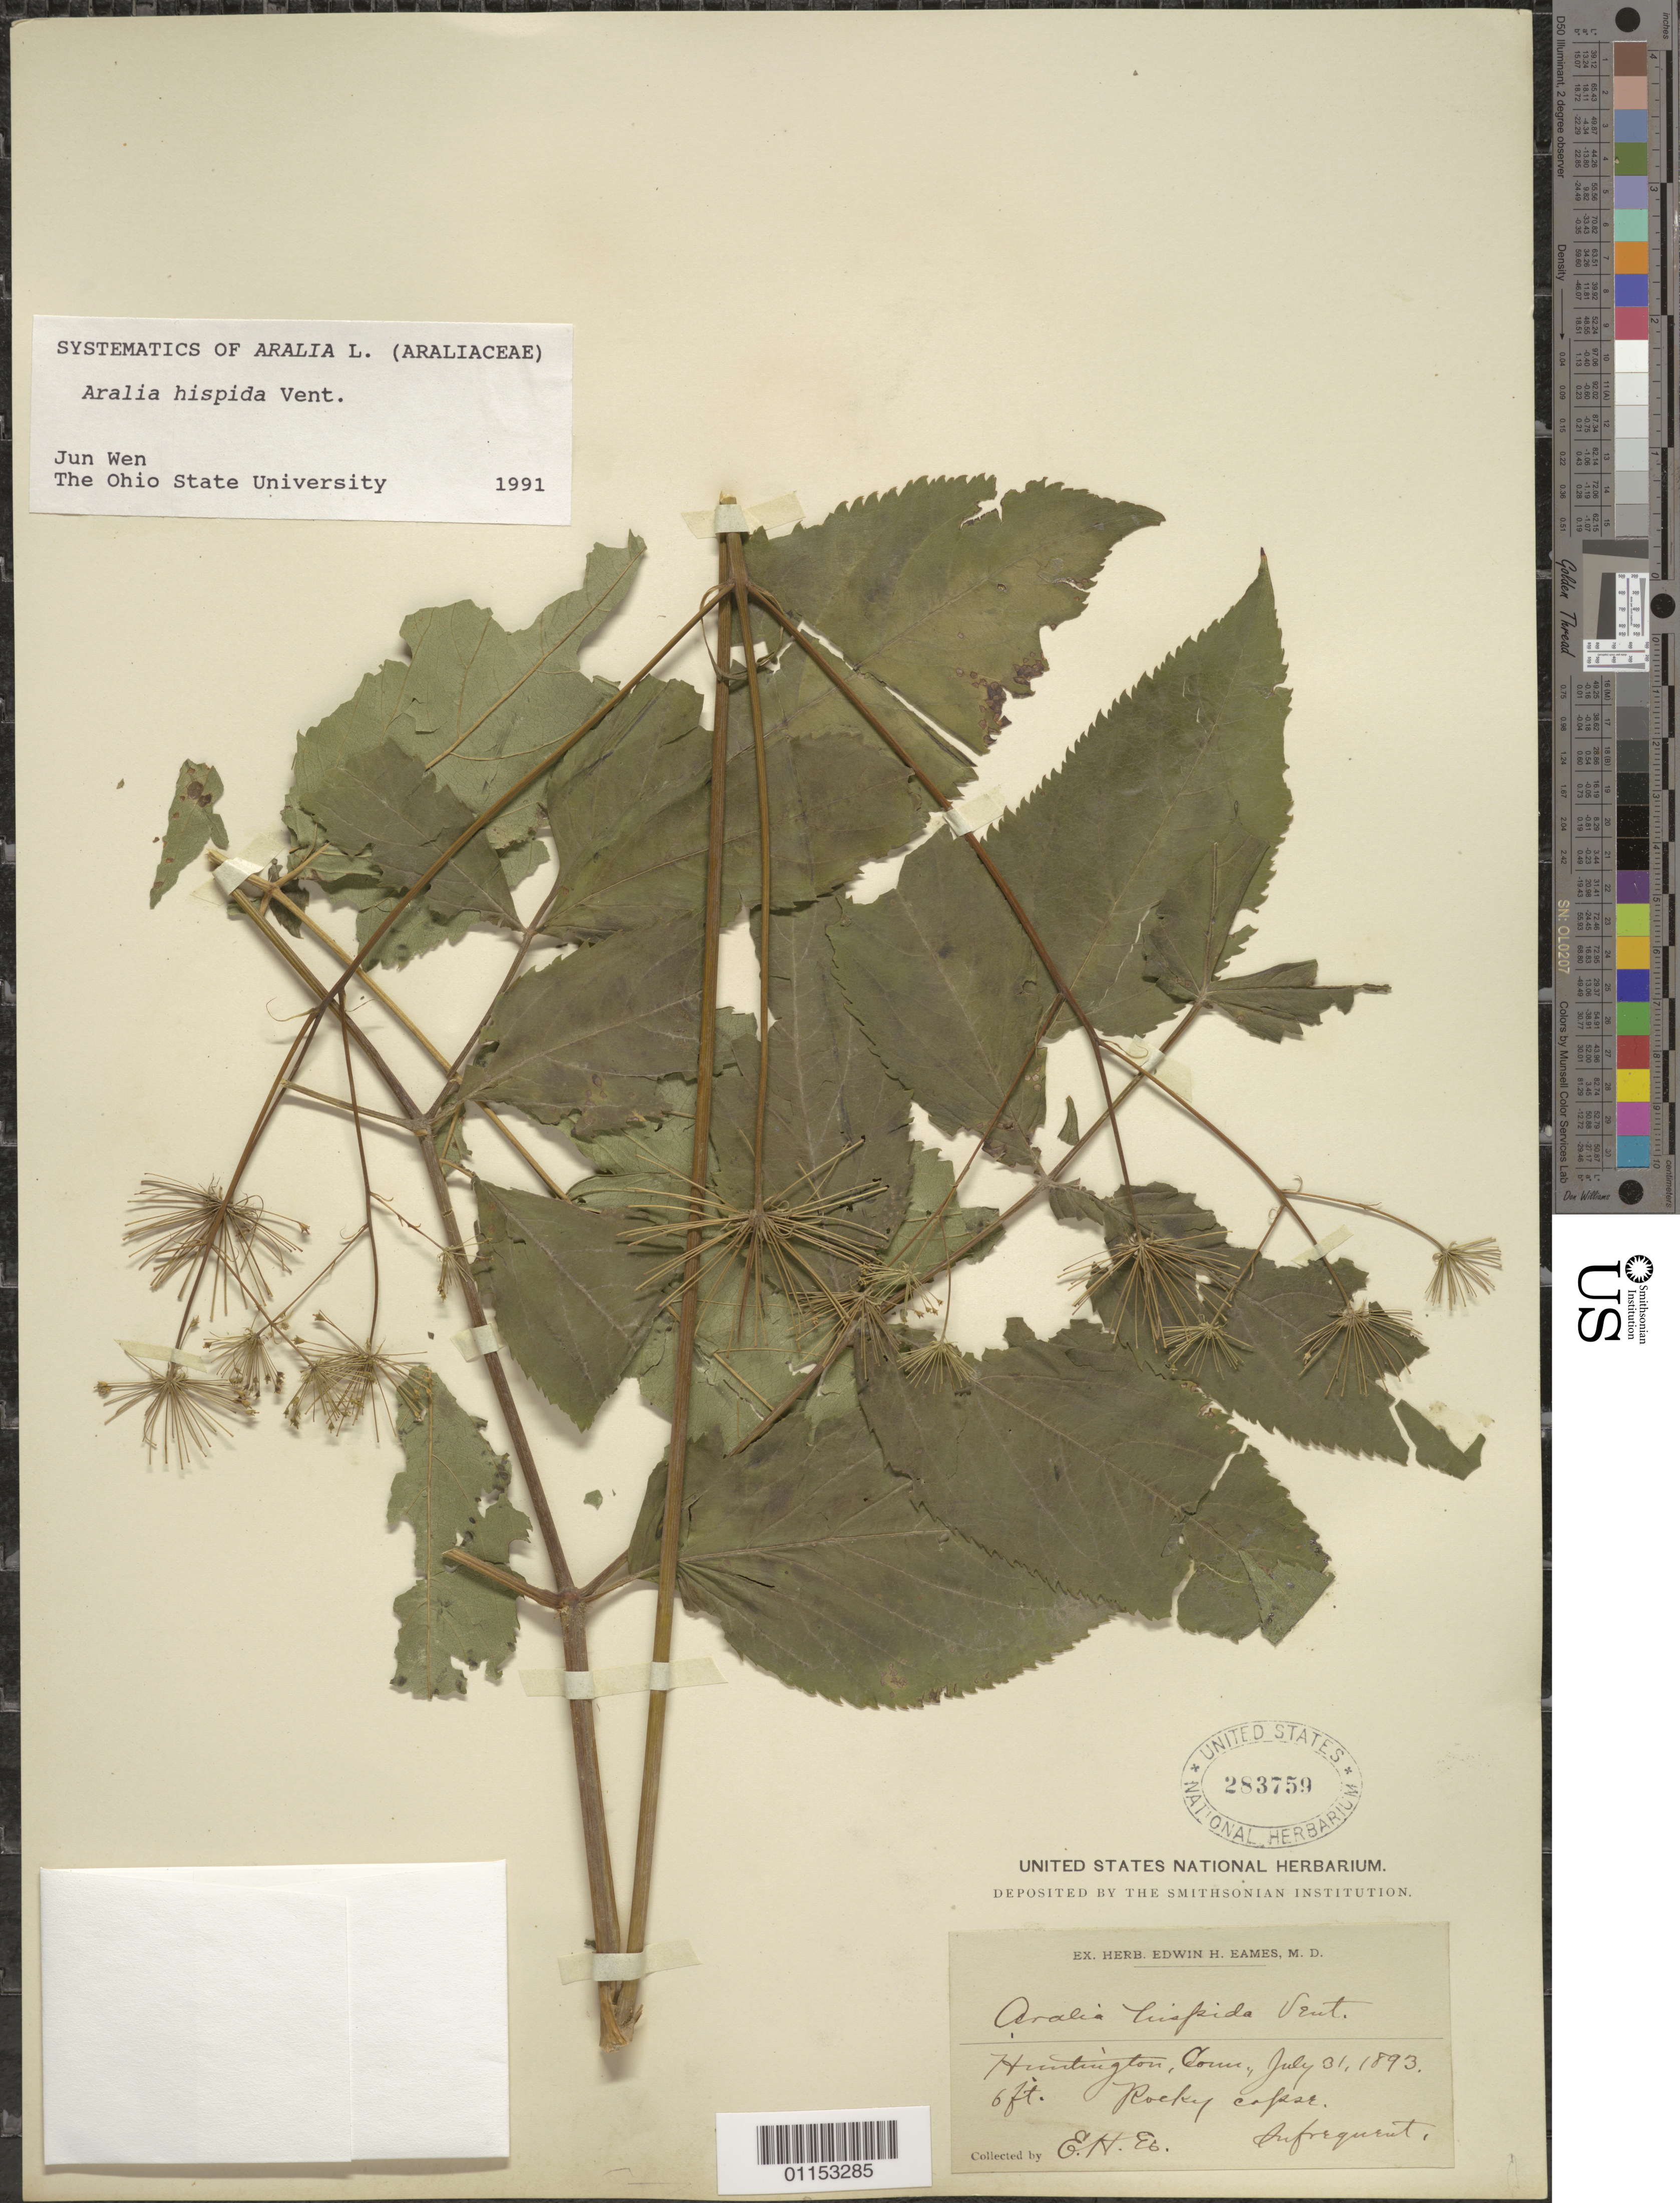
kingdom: Plantae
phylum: Tracheophyta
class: Magnoliopsida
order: Apiales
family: Araliaceae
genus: Aralia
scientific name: Aralia hispida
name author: Vent.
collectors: E. H. Eames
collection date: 1893-07-31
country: United States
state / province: Connecticut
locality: Huntington.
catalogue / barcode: US 283759